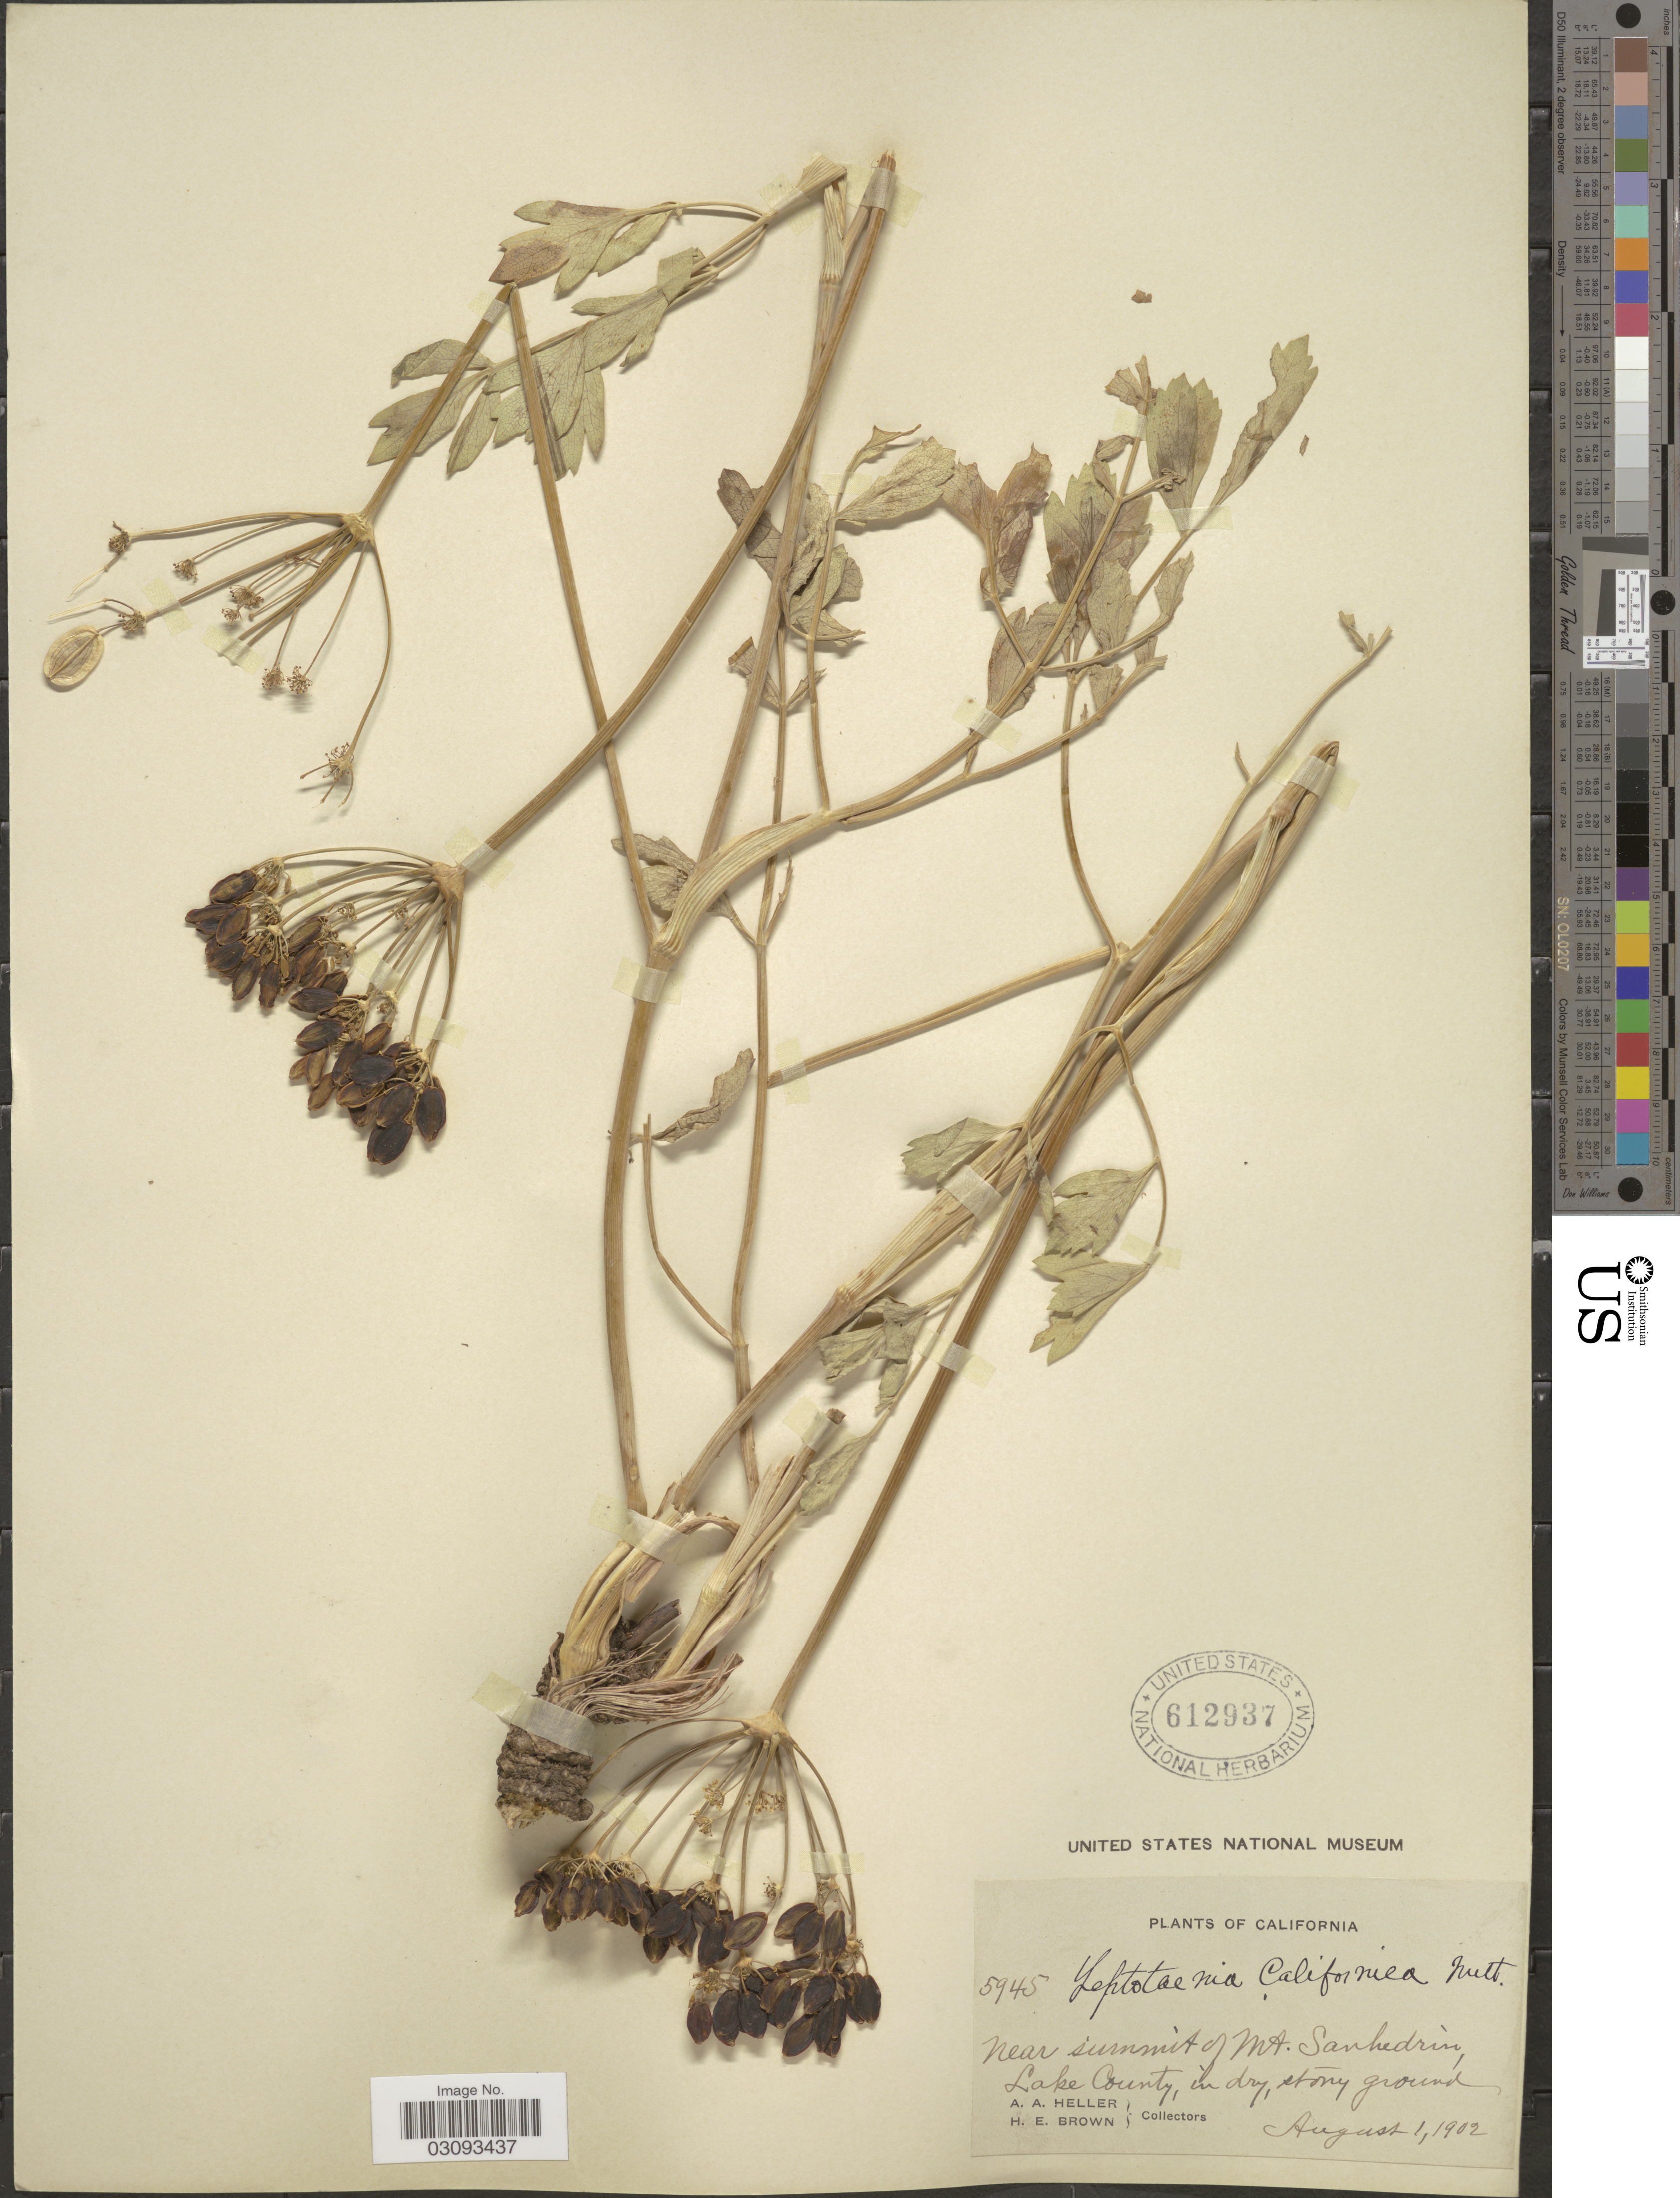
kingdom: Plantae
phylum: Tracheophyta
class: Magnoliopsida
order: Apiales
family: Apiaceae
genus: Lomatium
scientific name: Lomatium californicum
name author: (Nutt.) Mathias & Constance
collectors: A. A. Heller & H. E. Brown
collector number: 5945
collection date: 1902-08-01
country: United States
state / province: California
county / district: Lake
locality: Near summit of Mt. Sanhedrin, Lake County.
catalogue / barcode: US 612937